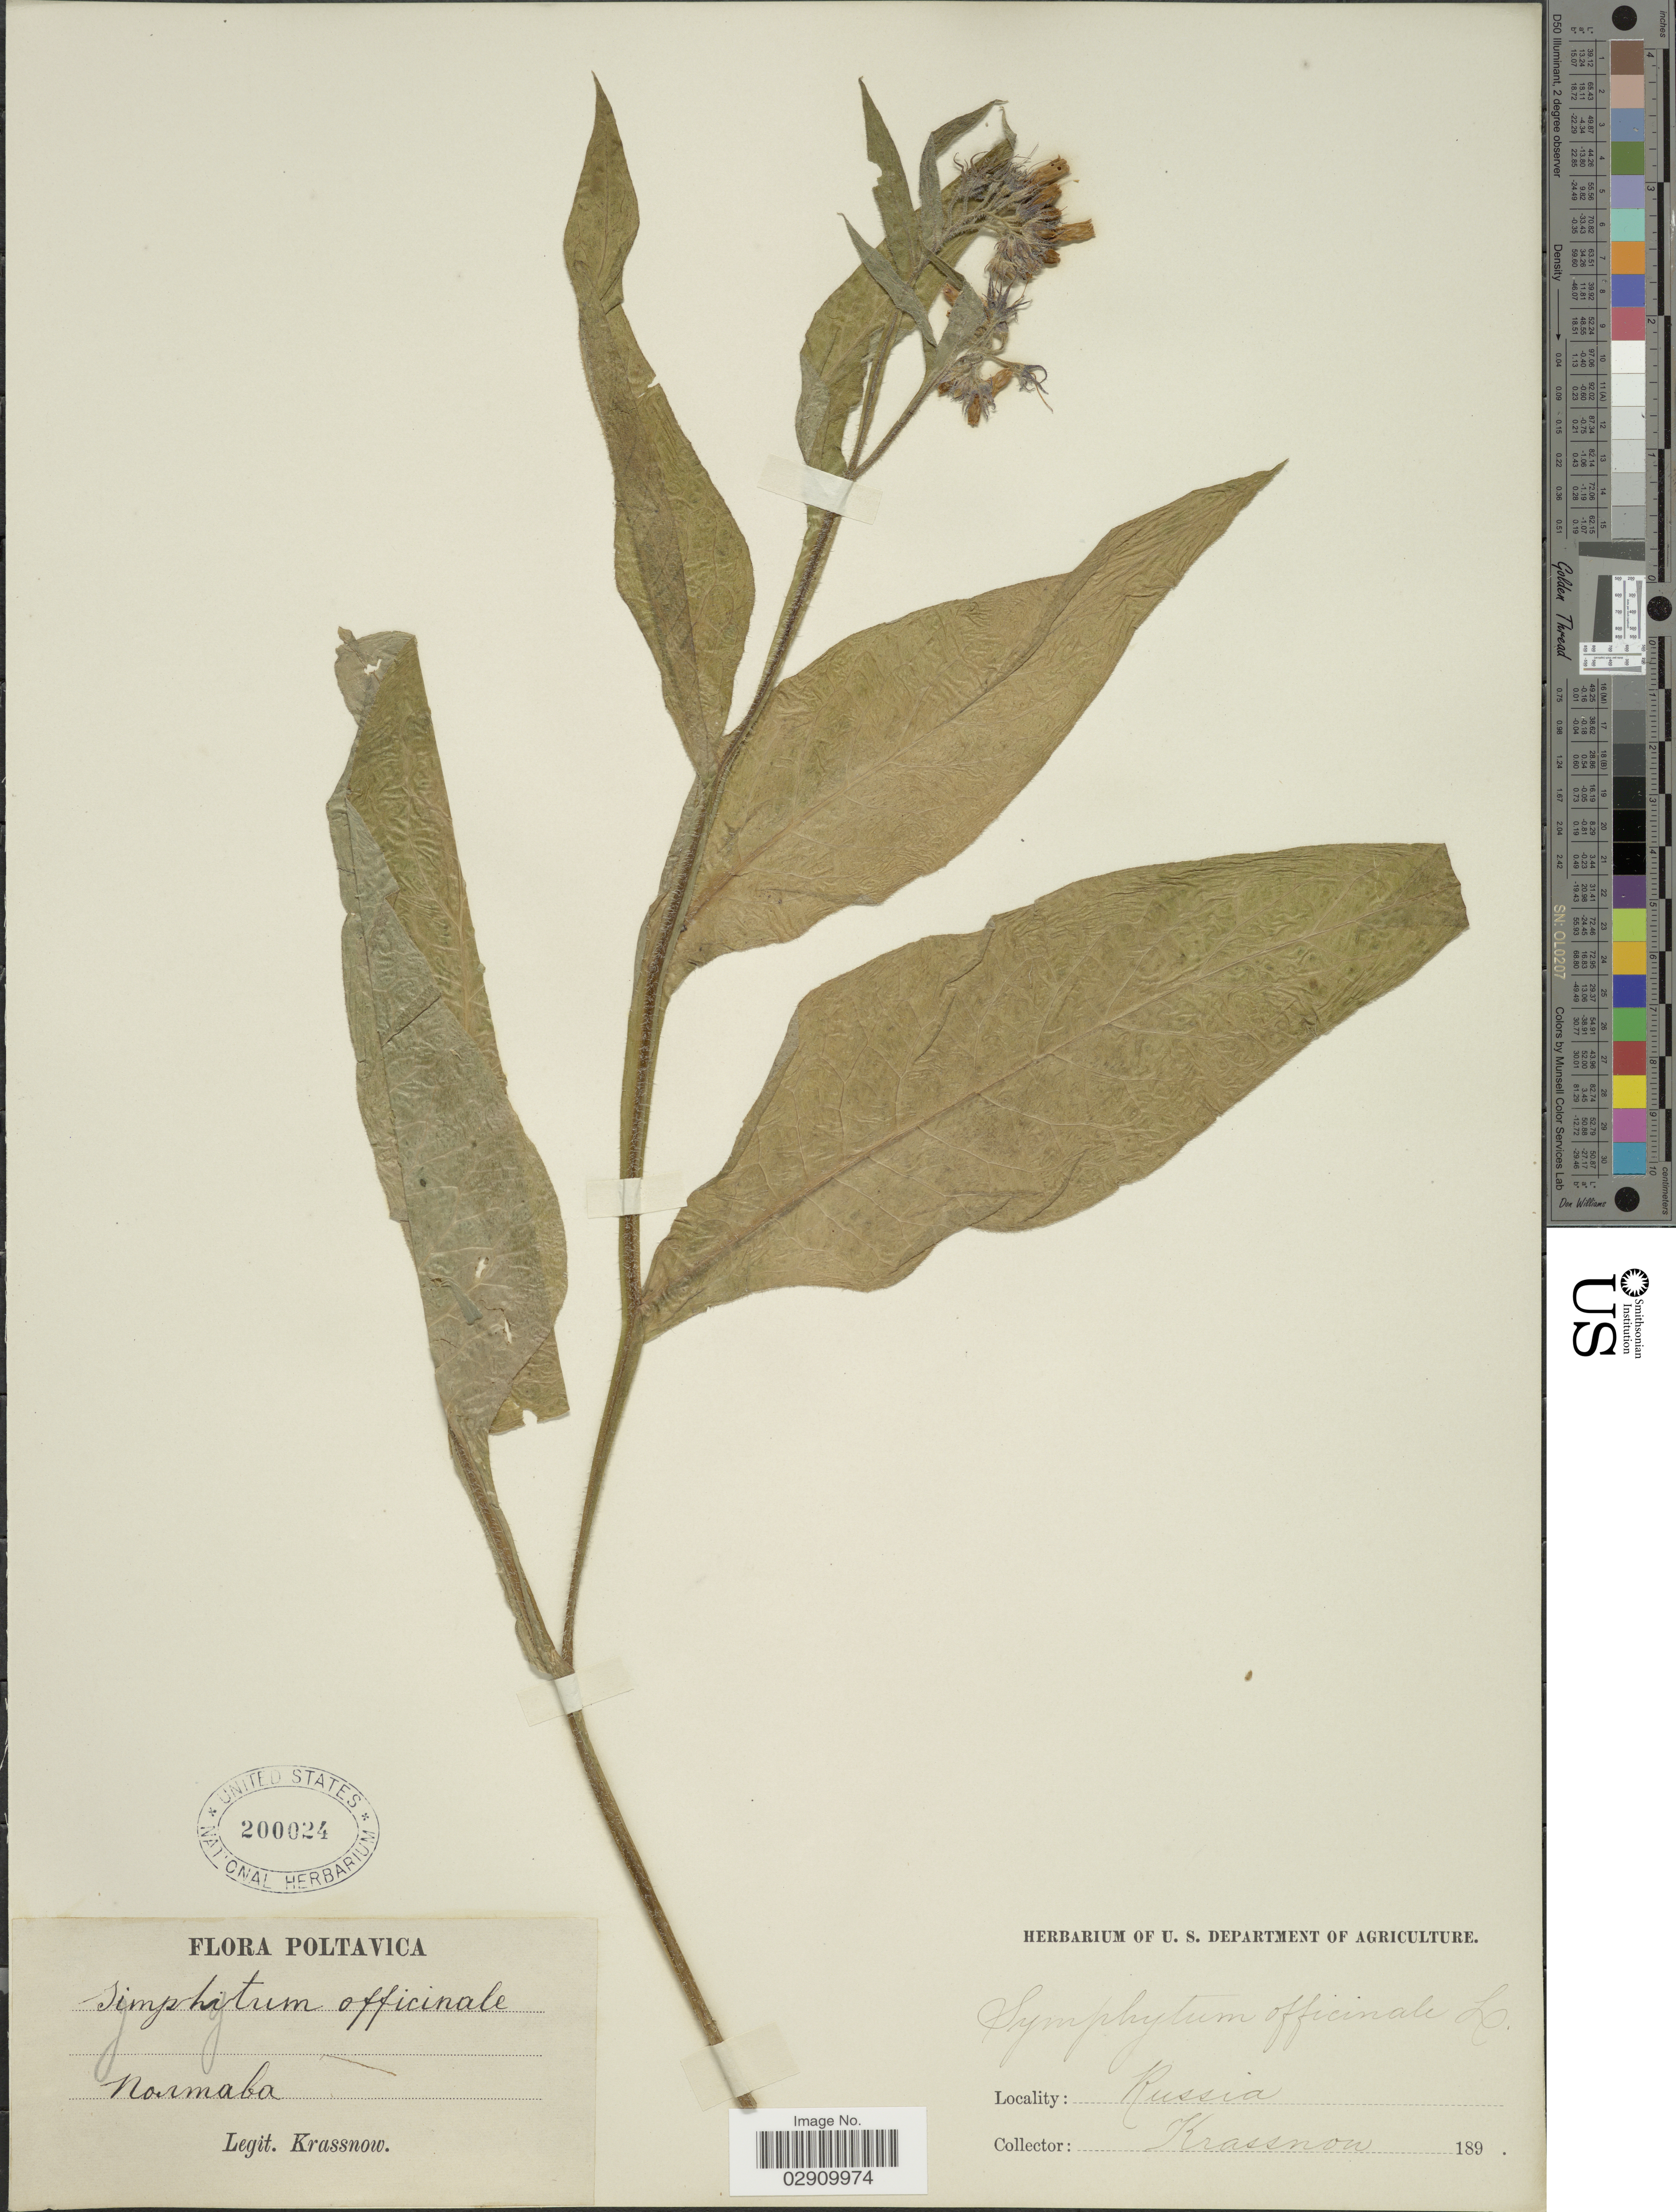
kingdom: Plantae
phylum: Tracheophyta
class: Magnoliopsida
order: Boraginales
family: Boraginaceae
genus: Symphytum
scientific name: Symphytum officinale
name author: L.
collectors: -. Krassnow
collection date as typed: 189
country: Ukraine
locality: Poltavica, Normaba.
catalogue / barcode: US 200024